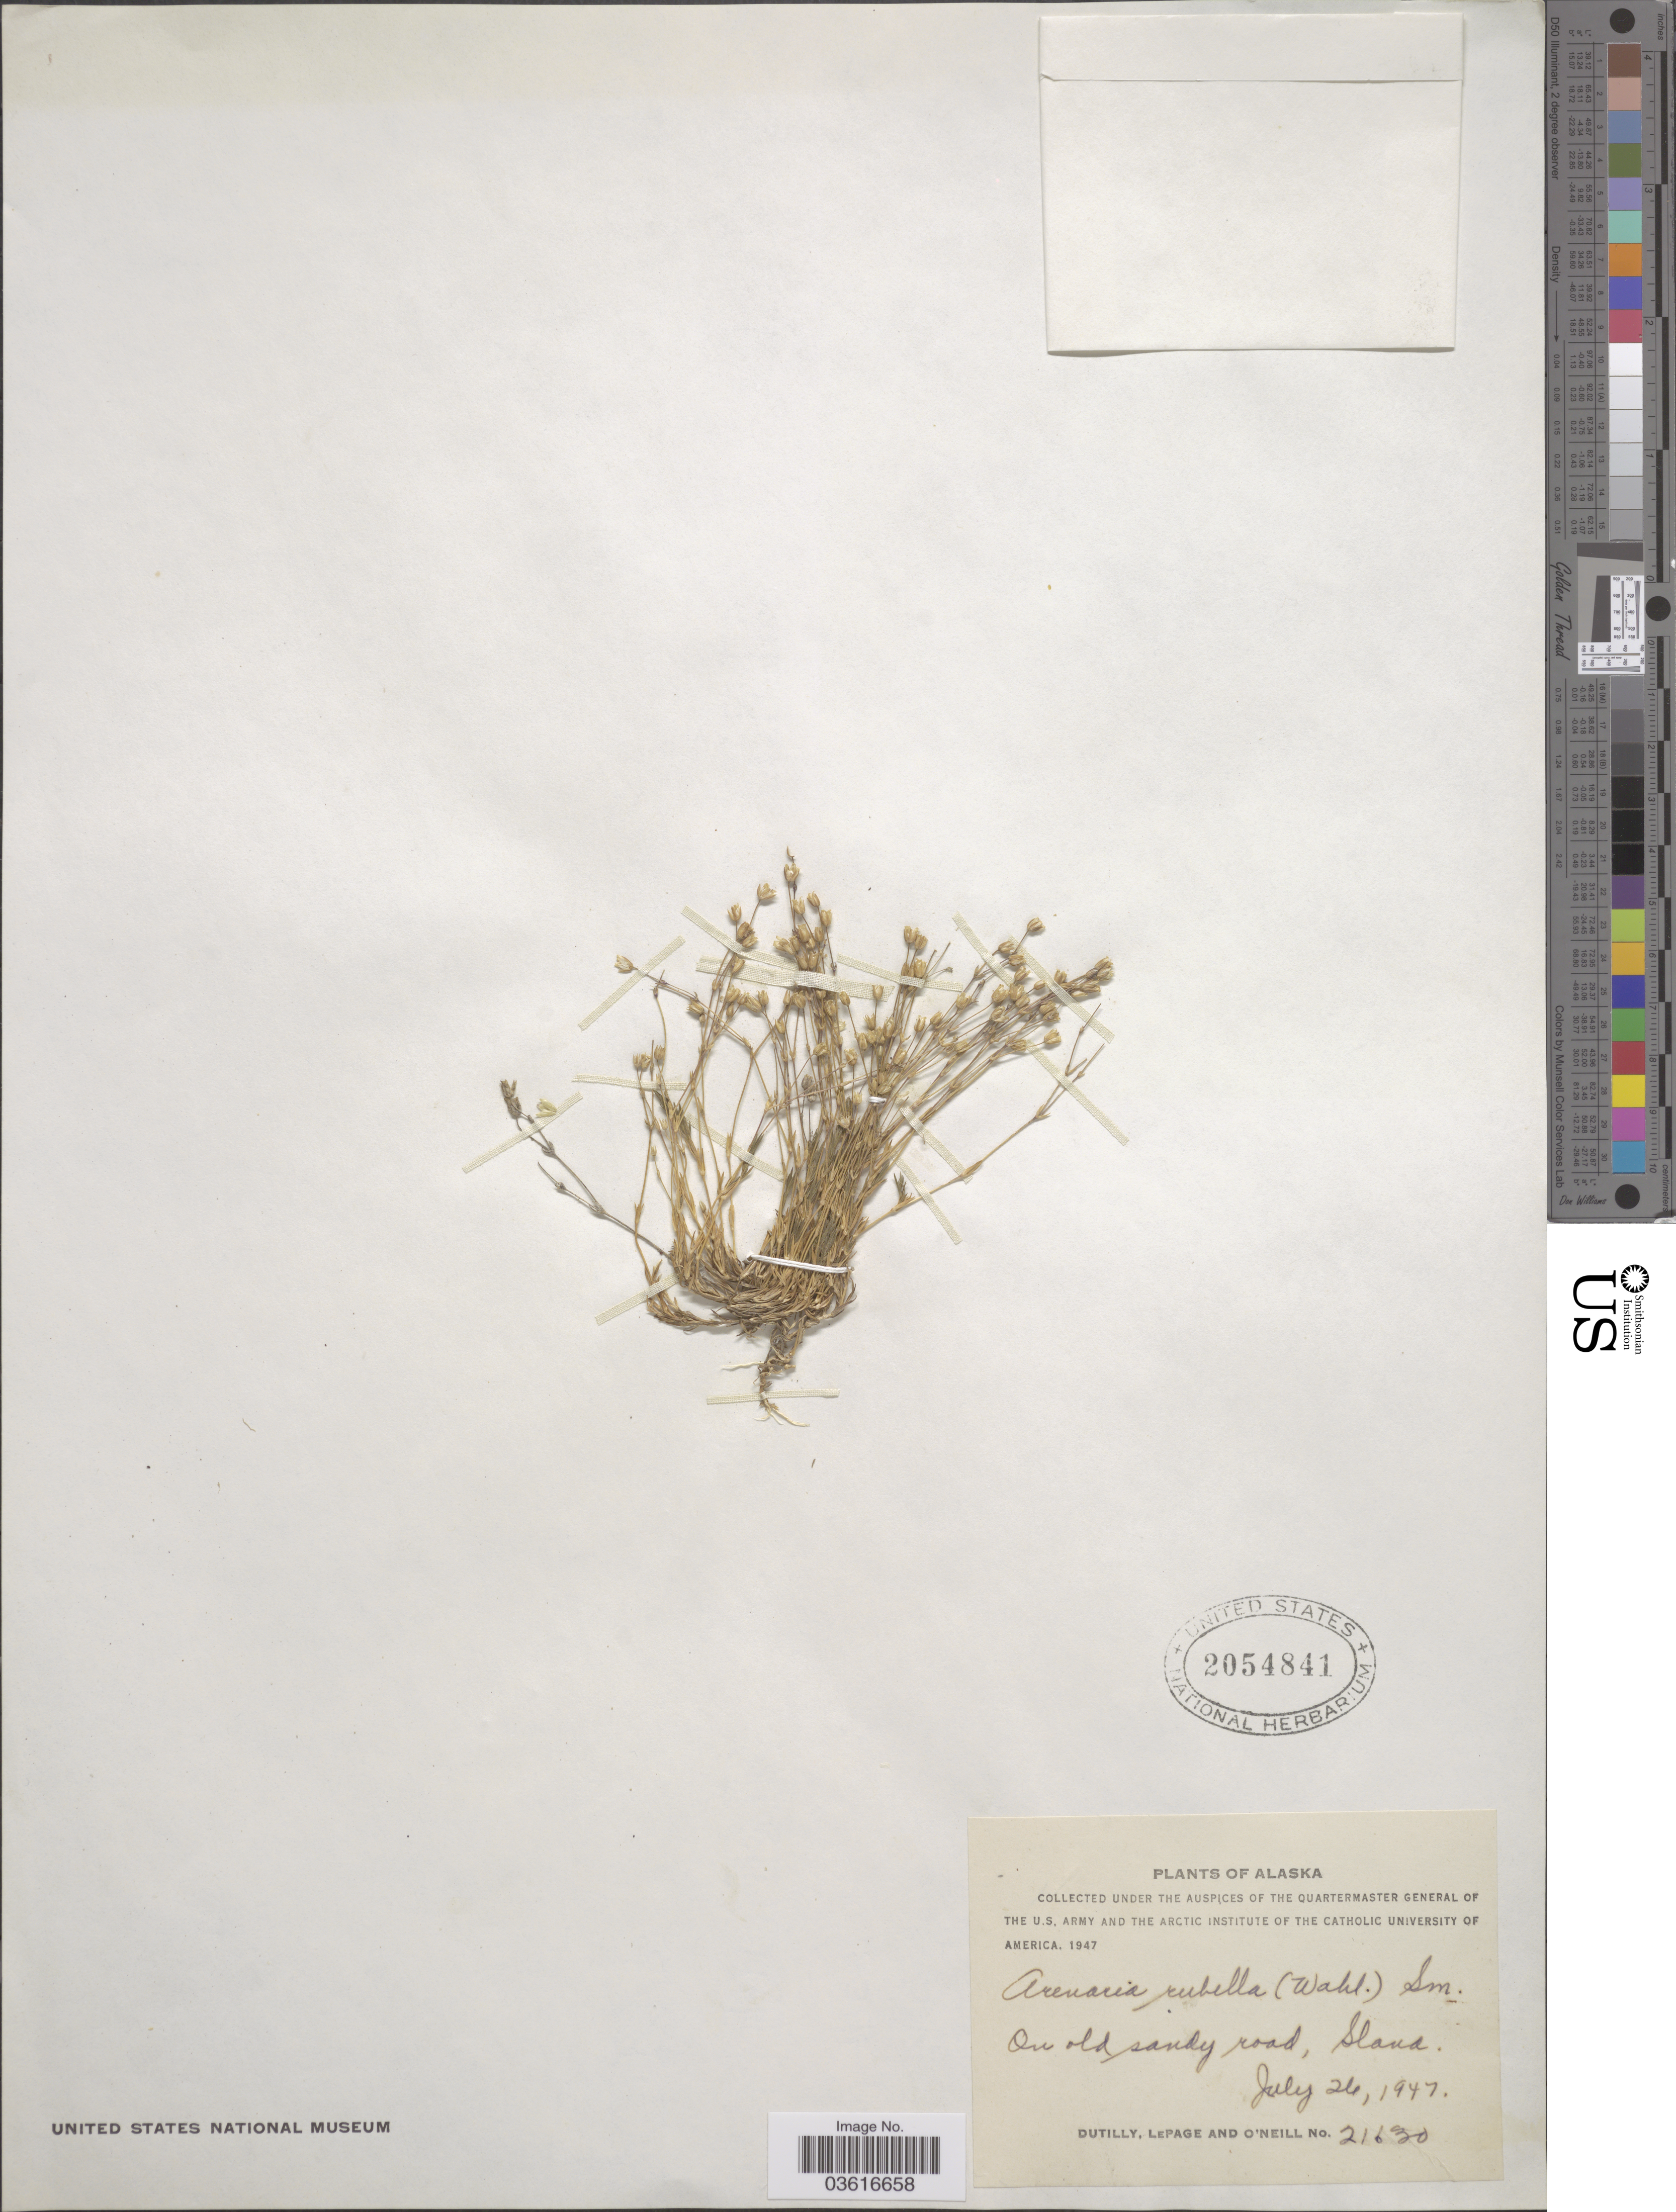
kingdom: Plantae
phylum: Tracheophyta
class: Magnoliopsida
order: Caryophyllales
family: Caryophyllaceae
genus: Minuartia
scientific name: Minuartia rubella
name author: (Wahlenb.) Hiern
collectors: -. Dutilly, -. LePage & -. O'Neill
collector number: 21630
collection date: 1947-07-26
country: United States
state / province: Alaska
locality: On old sandy road, Slana.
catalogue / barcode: US 2054841